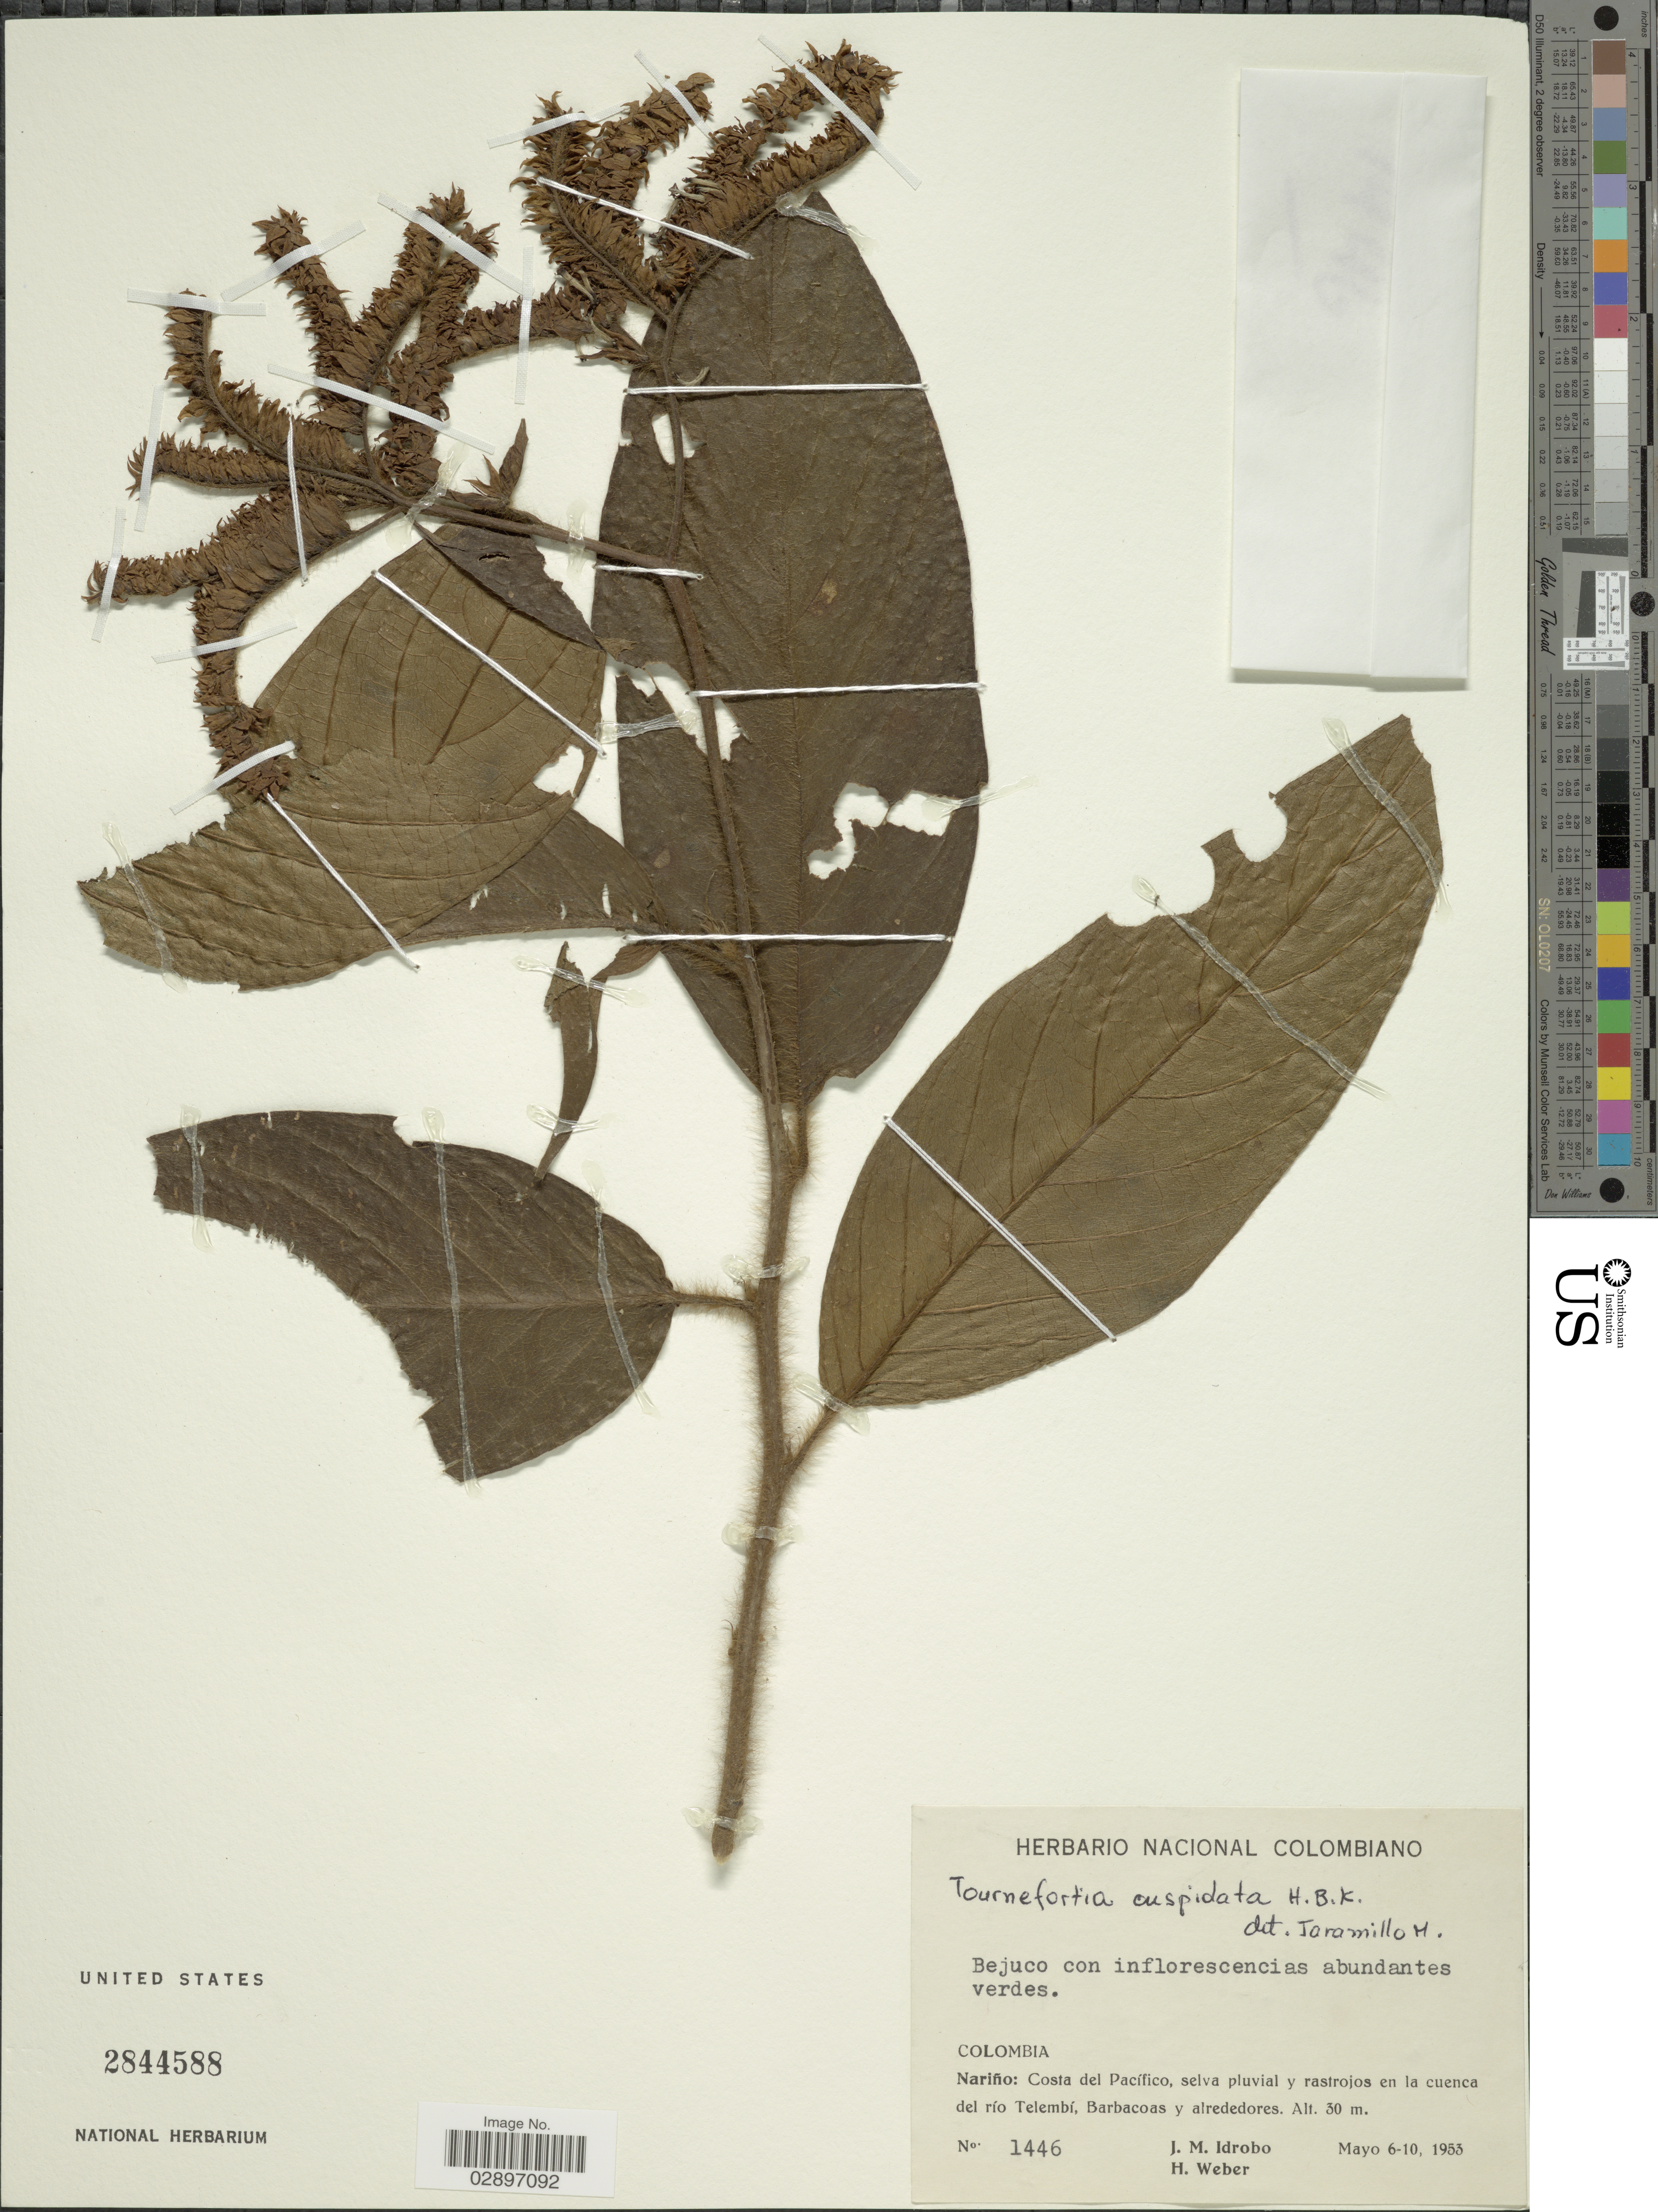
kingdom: Plantae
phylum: Tracheophyta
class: Magnoliopsida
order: Boraginales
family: Heliotropiaceae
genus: Tournefortia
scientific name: Tournefortia cuspidata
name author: Kunth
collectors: J. M. Idrobo & H. Weber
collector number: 1446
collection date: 1953-05-06/1953-05-10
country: Colombia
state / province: Nariño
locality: Costa de Pacífico, selva pluvial y rastrojos en la cuenca del río Telembí, Barbacoas y alrededores.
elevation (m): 30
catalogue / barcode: US 2844588